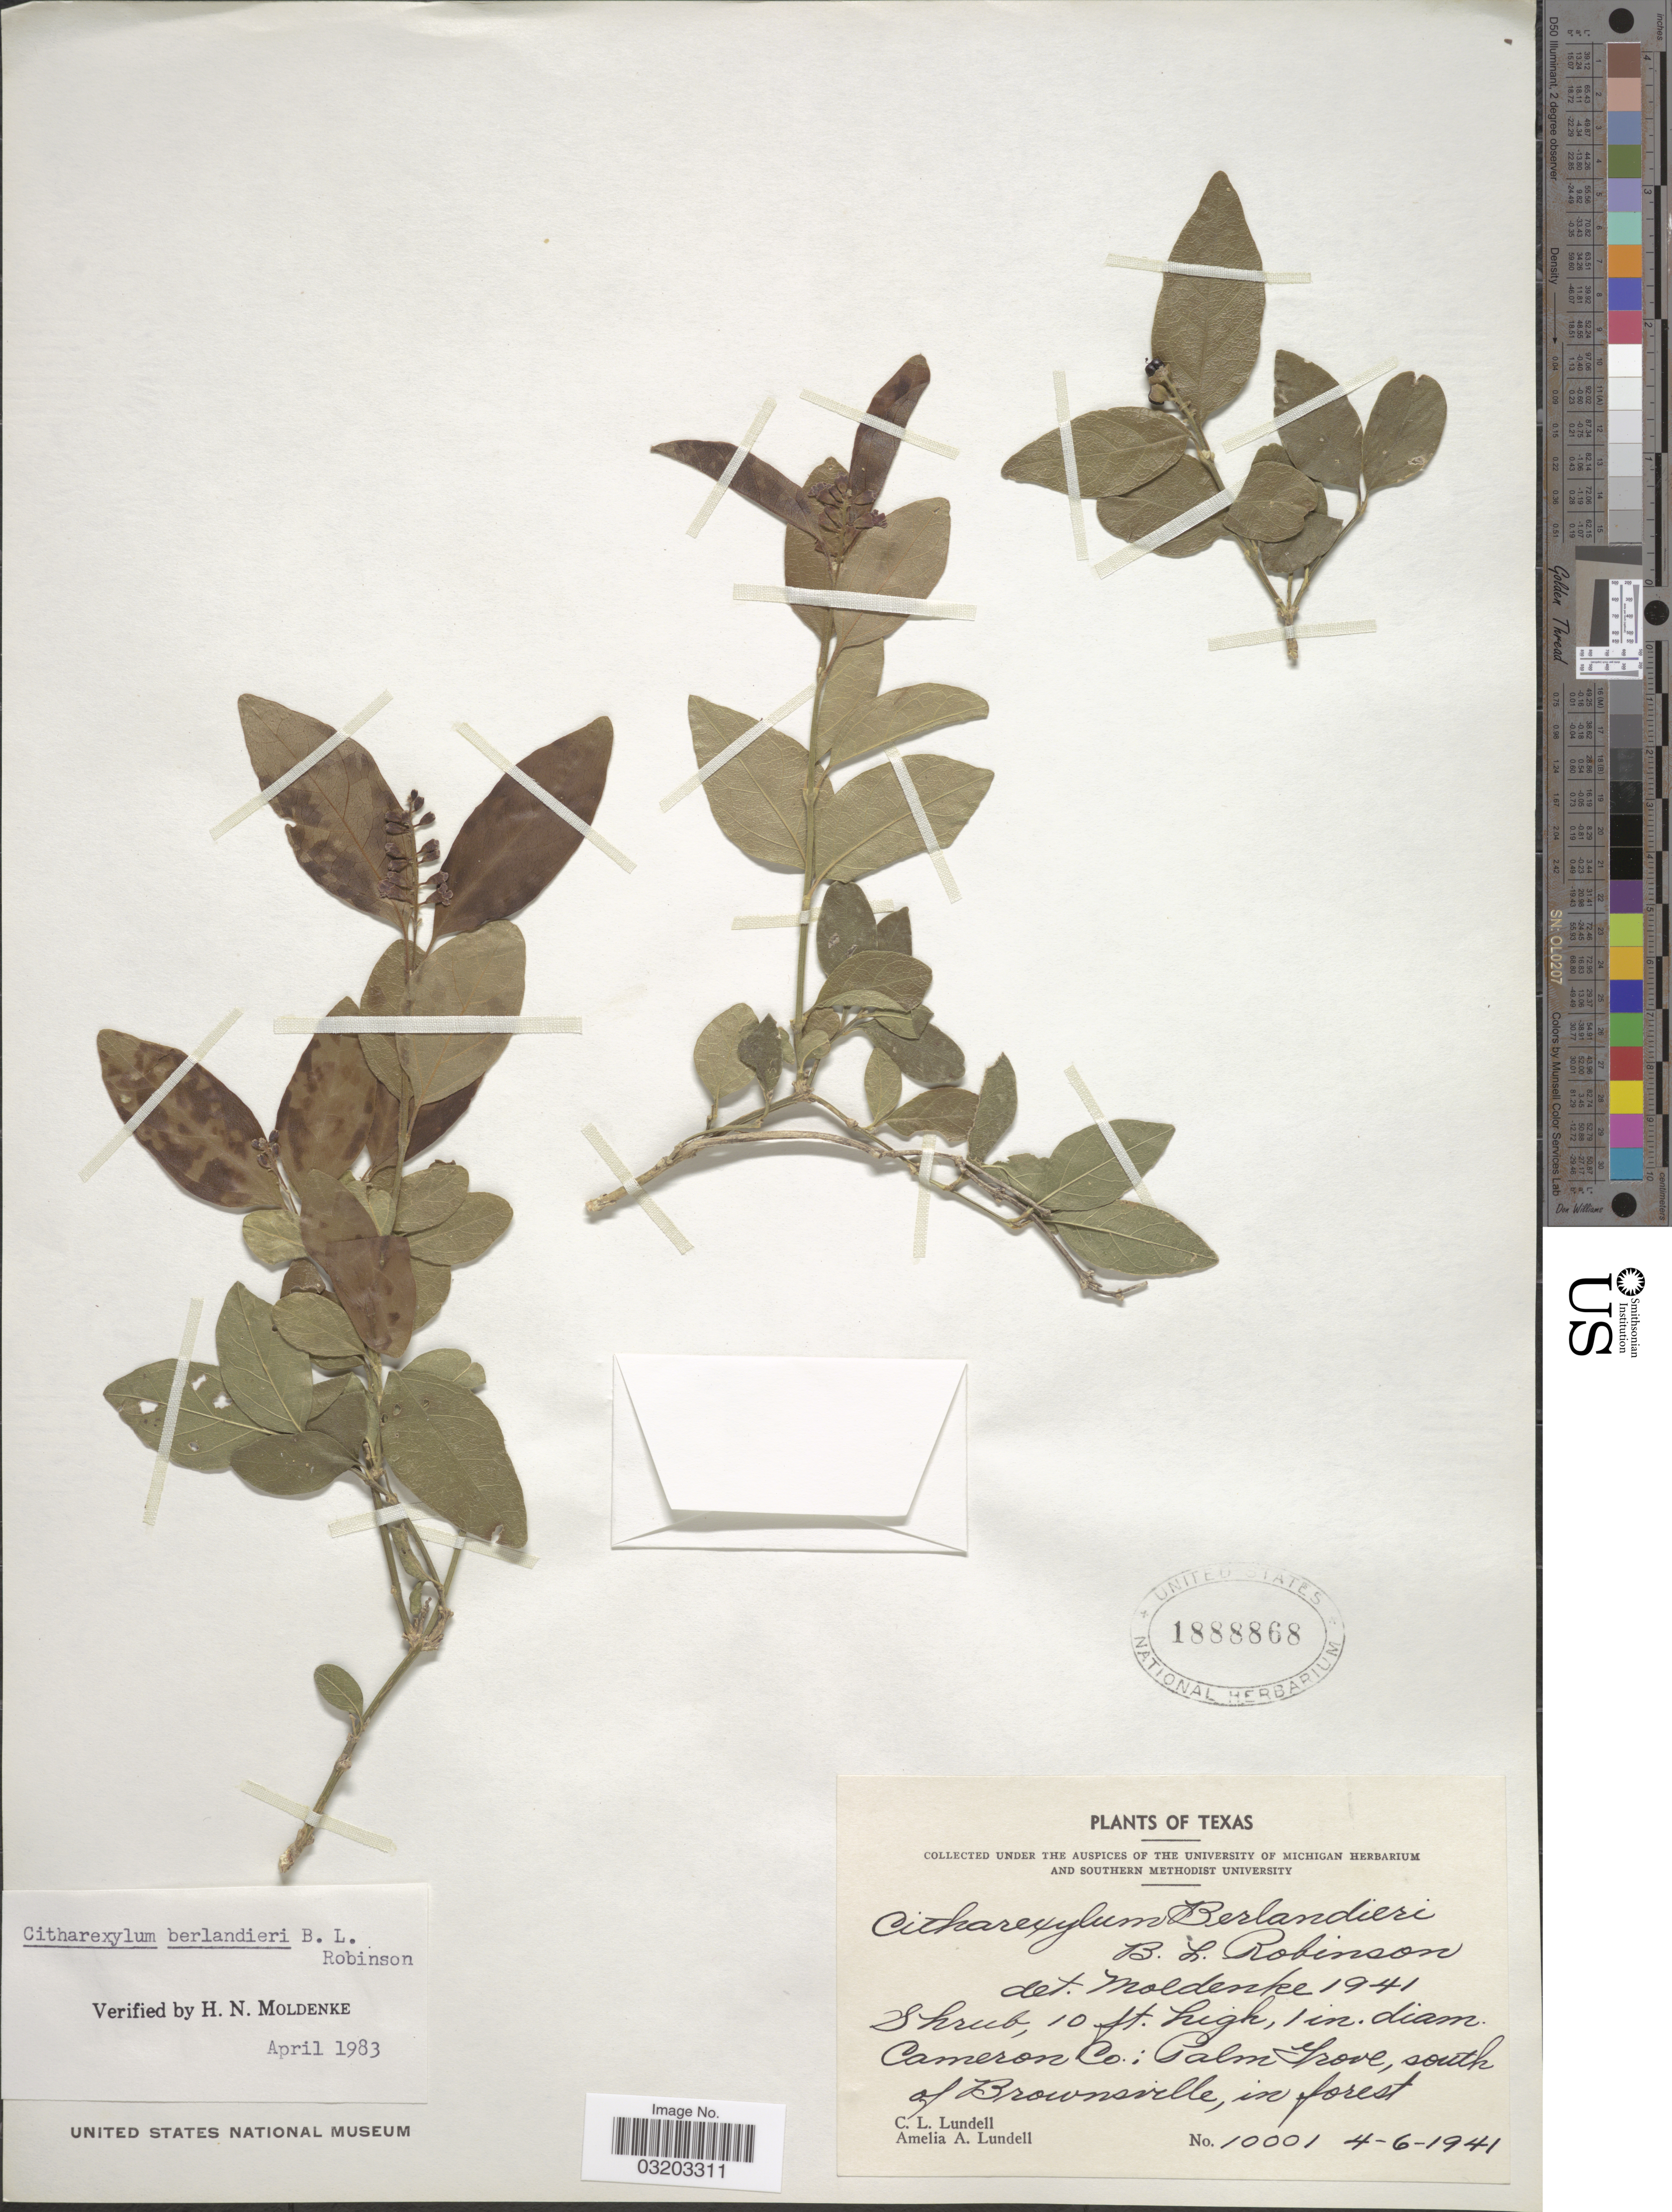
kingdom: Plantae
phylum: Tracheophyta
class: Magnoliopsida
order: Lamiales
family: Verbenaceae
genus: Citharexylum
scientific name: Citharexylum berlandieri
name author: B.L. Rob.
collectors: C. L. Lundell & A. A. Lundell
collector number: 10001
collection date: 1941-04-06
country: United States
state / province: Texas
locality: Cameron Co.: Palm Grove, south of Brownsville, in forest.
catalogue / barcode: US 1888868